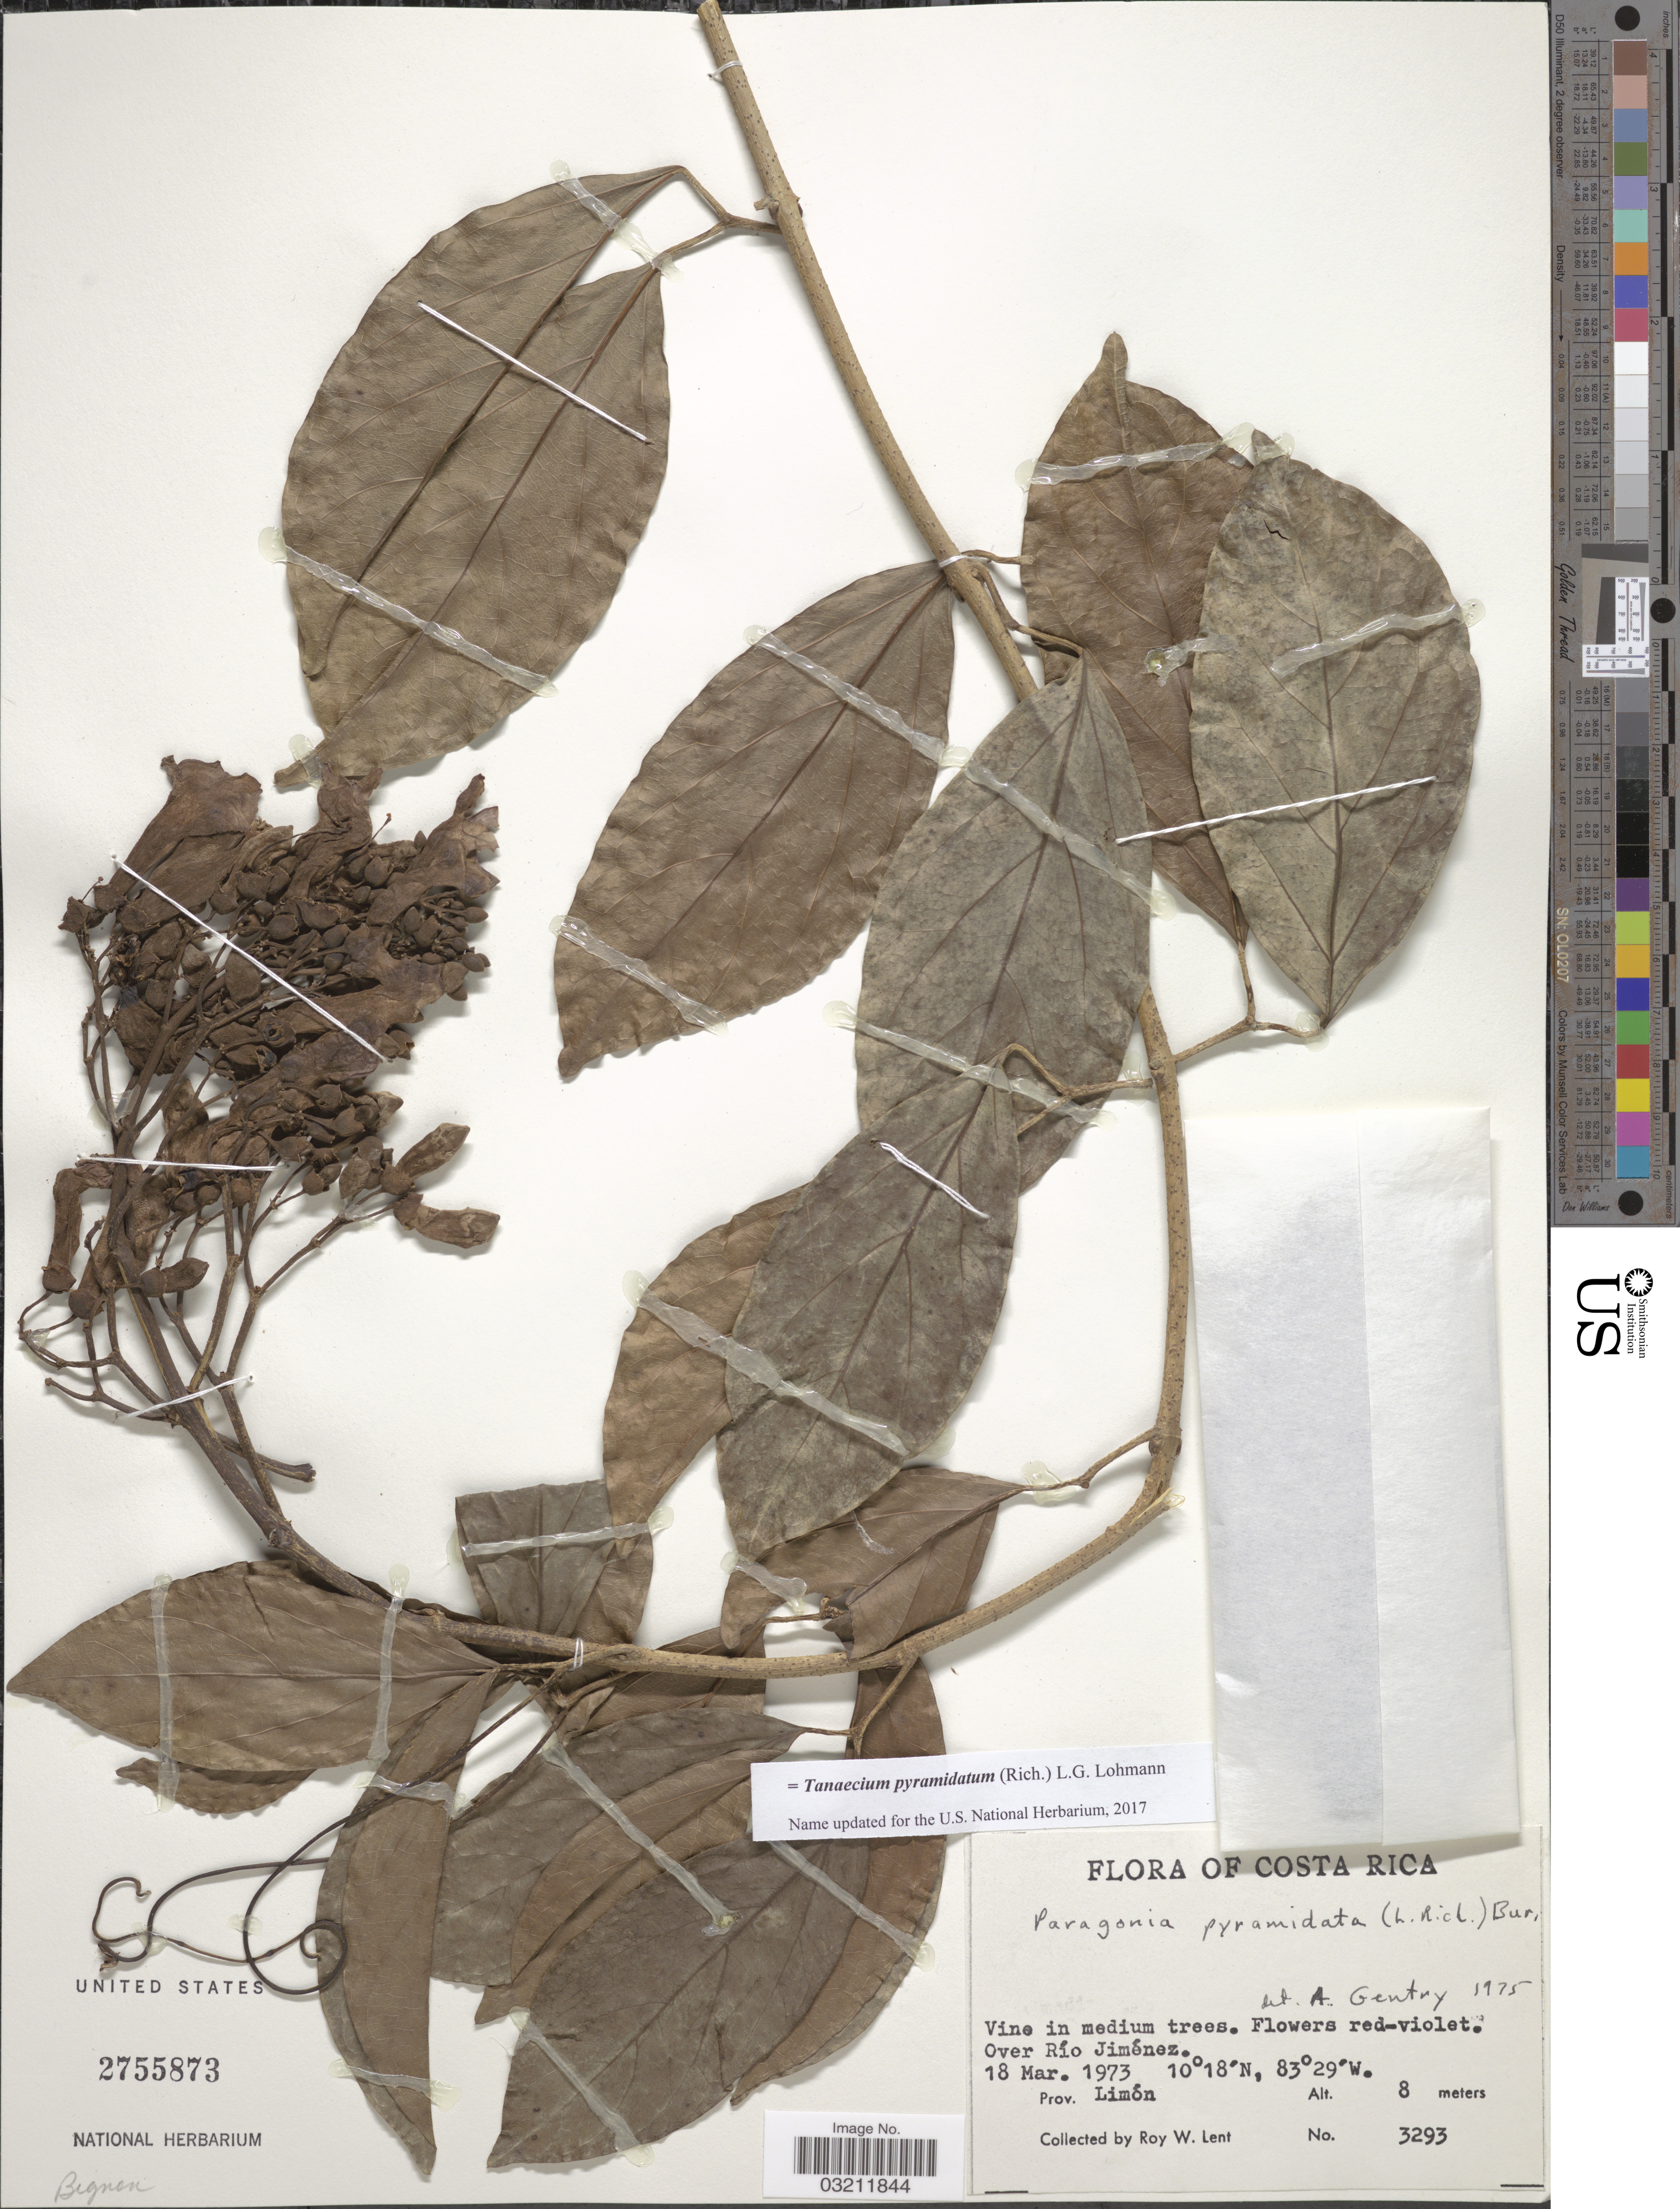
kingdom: Plantae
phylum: Tracheophyta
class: Magnoliopsida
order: Lamiales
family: Bignoniaceae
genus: Tanaecium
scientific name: Tanaecium pyramidatum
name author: (Rich.) L.G. Lohmann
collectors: R. W. Lent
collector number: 3293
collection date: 1973-03-18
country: Costa Rica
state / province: Limón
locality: Over Río Jiménez.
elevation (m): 8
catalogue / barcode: US 2755873